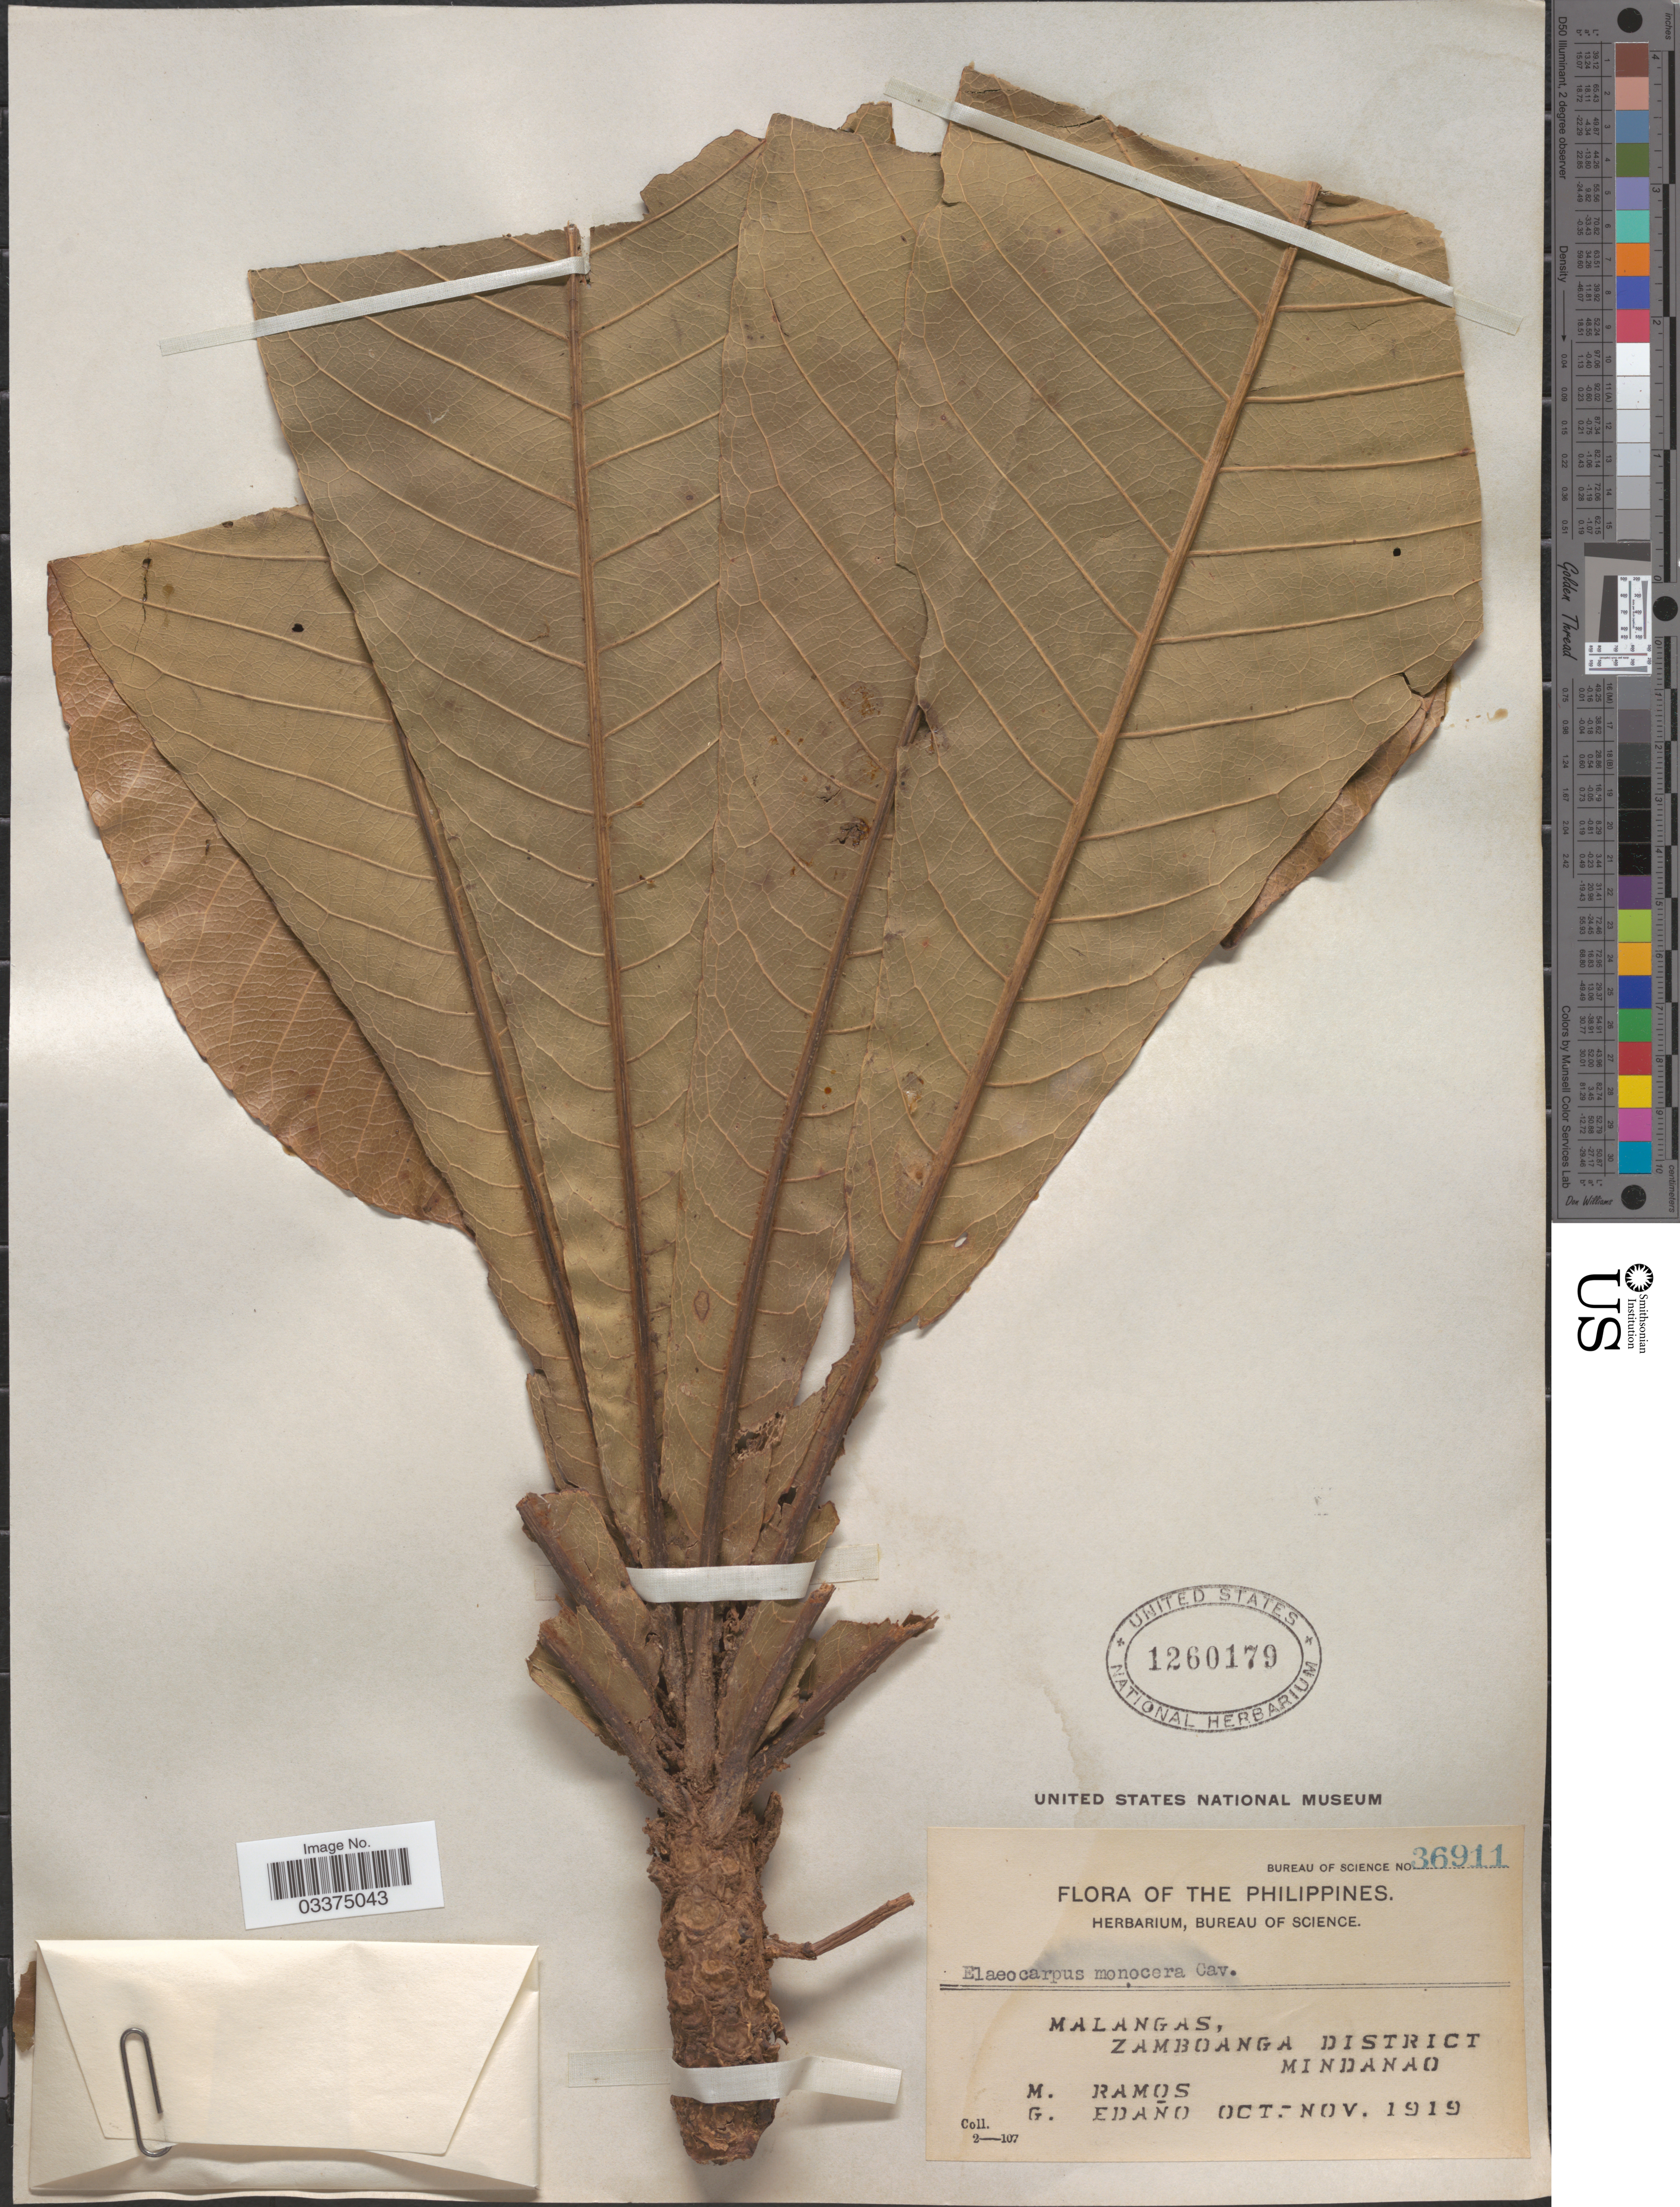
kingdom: Plantae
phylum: Tracheophyta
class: Magnoliopsida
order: Oxalidales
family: Elaeocarpaceae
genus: Elaeocarpus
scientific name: Elaeocarpus monocera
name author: Cav.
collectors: M. Ramos & G. Edaño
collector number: Bureau of Science 36911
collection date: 1919-10/1919-11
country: Philippines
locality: Malangas, Zamboanga District, Mindanao.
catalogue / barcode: US 1260179